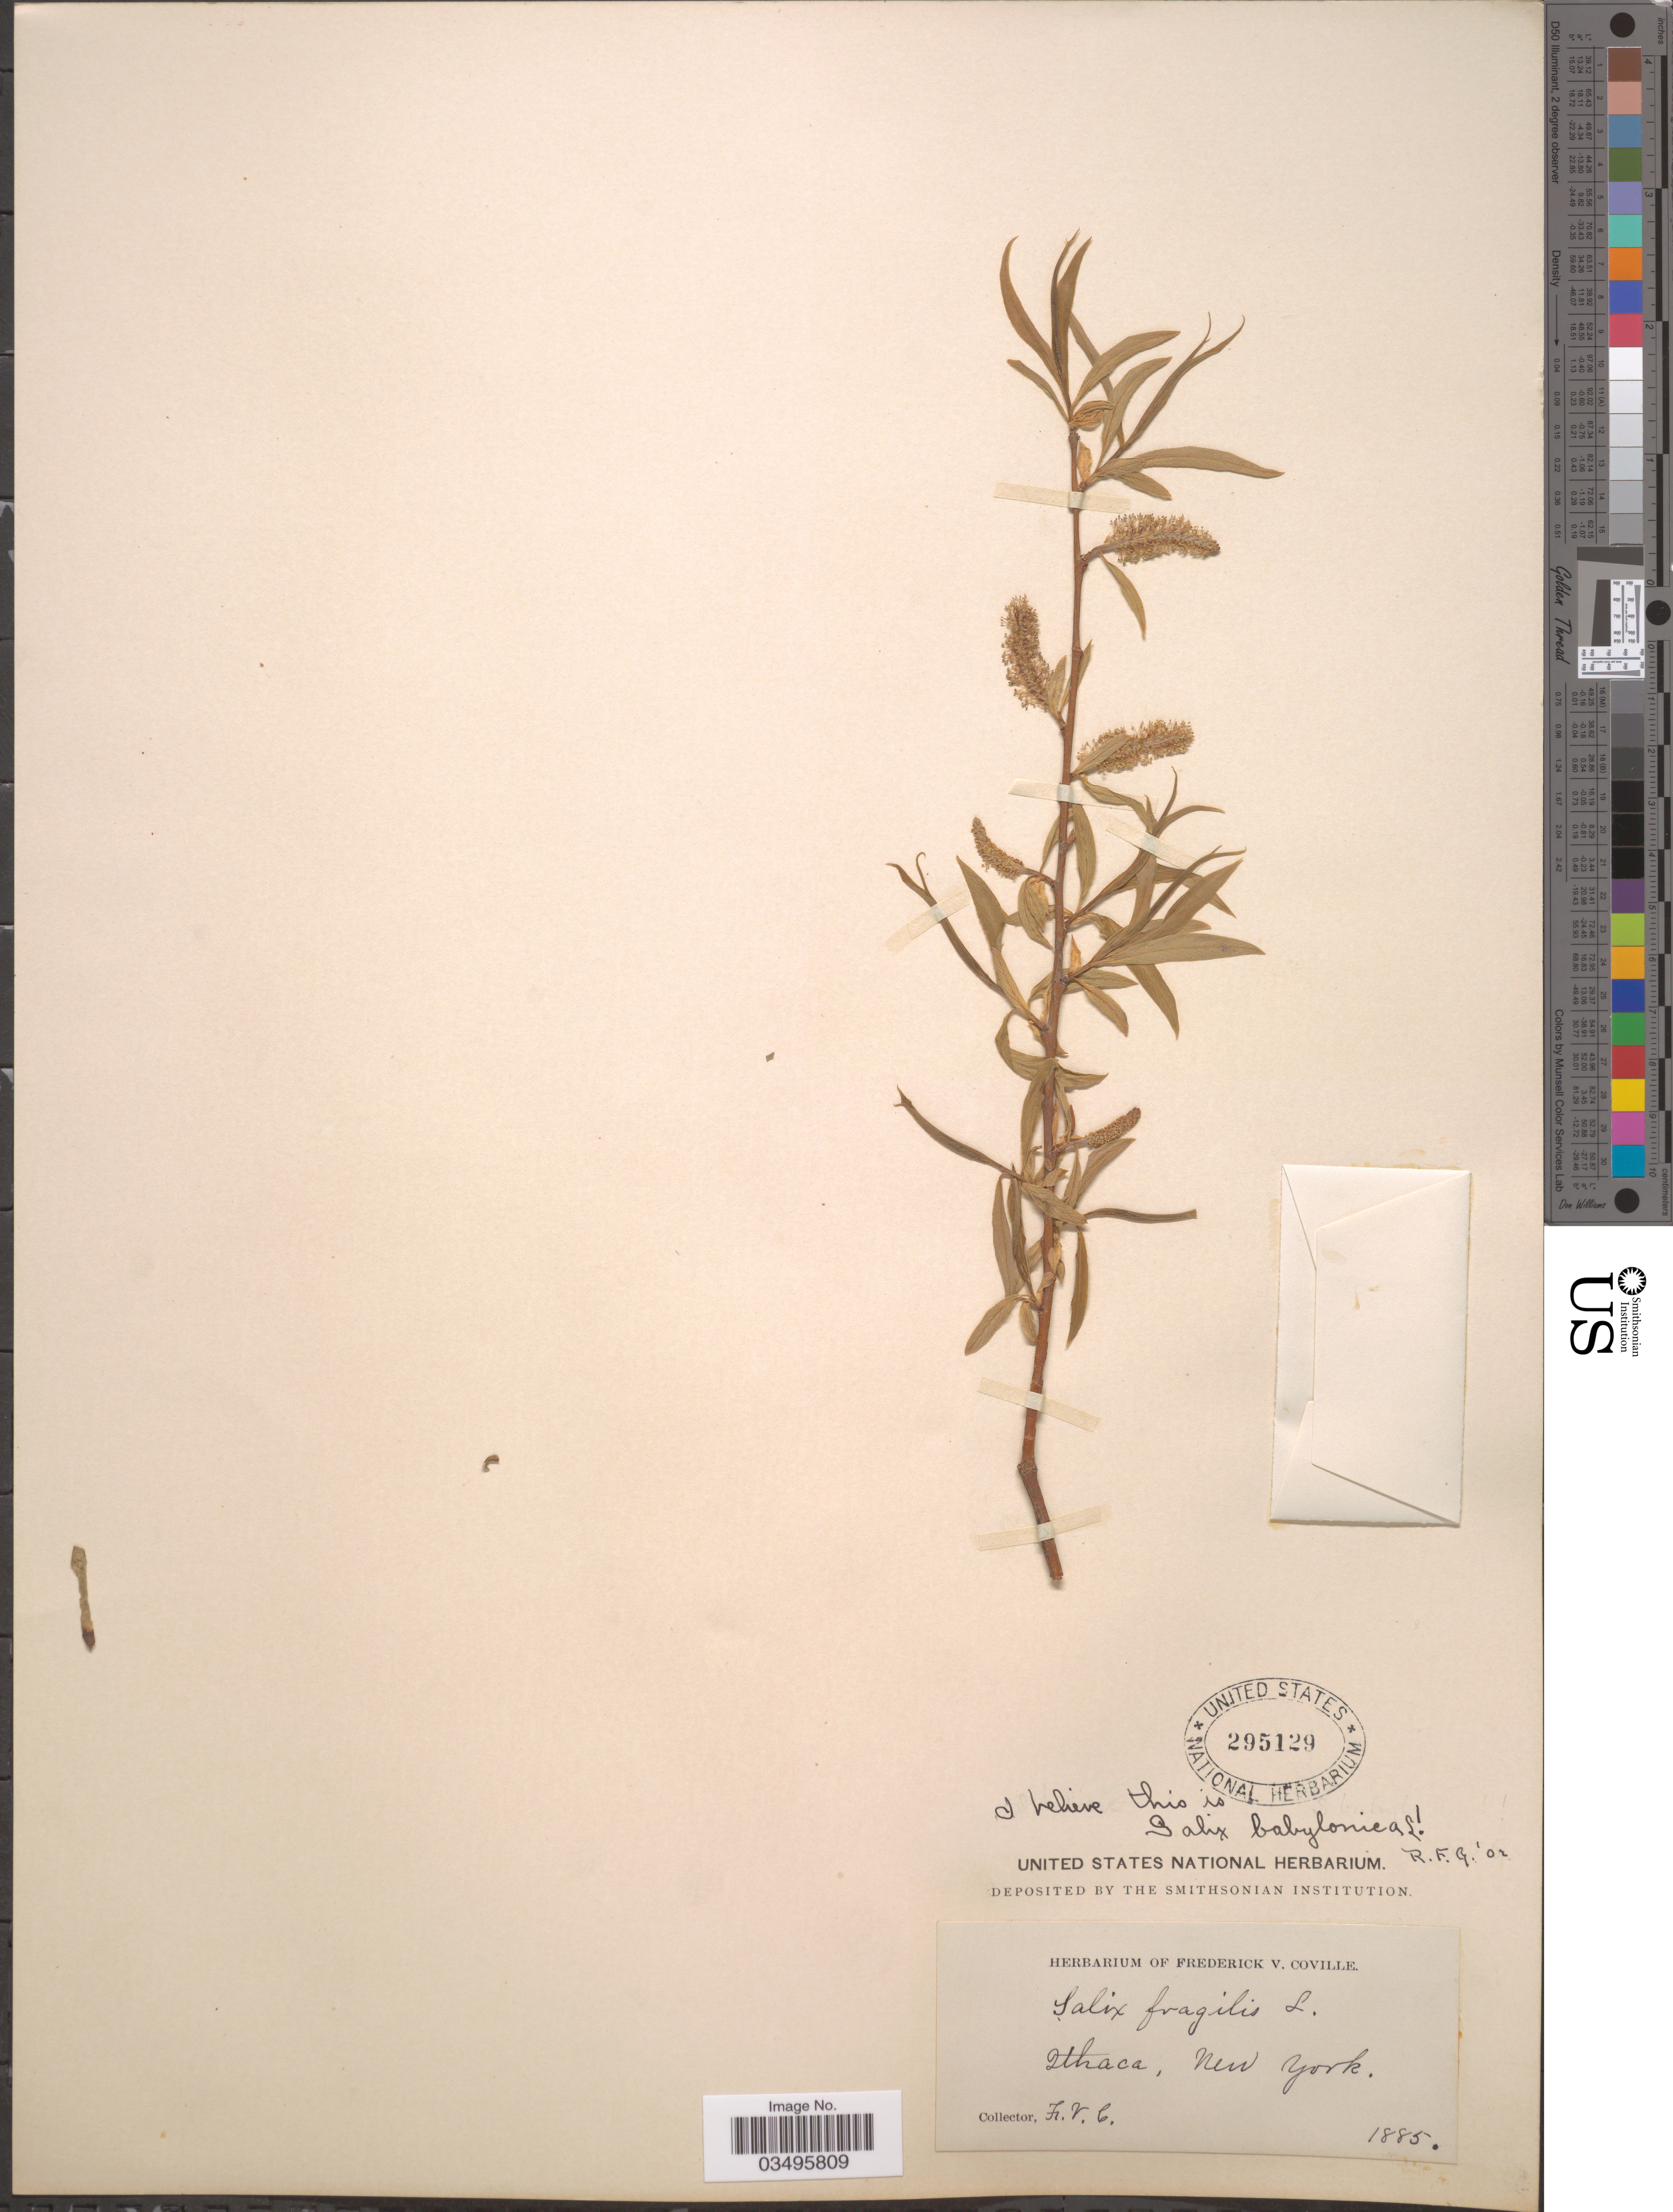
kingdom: Plantae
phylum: Tracheophyta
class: Magnoliopsida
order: Malpighiales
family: Salicaceae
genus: Salix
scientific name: Salix babylonica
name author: L.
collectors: F. V. Coville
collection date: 1885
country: United States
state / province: New York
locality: Ithaca.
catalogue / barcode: US 295129